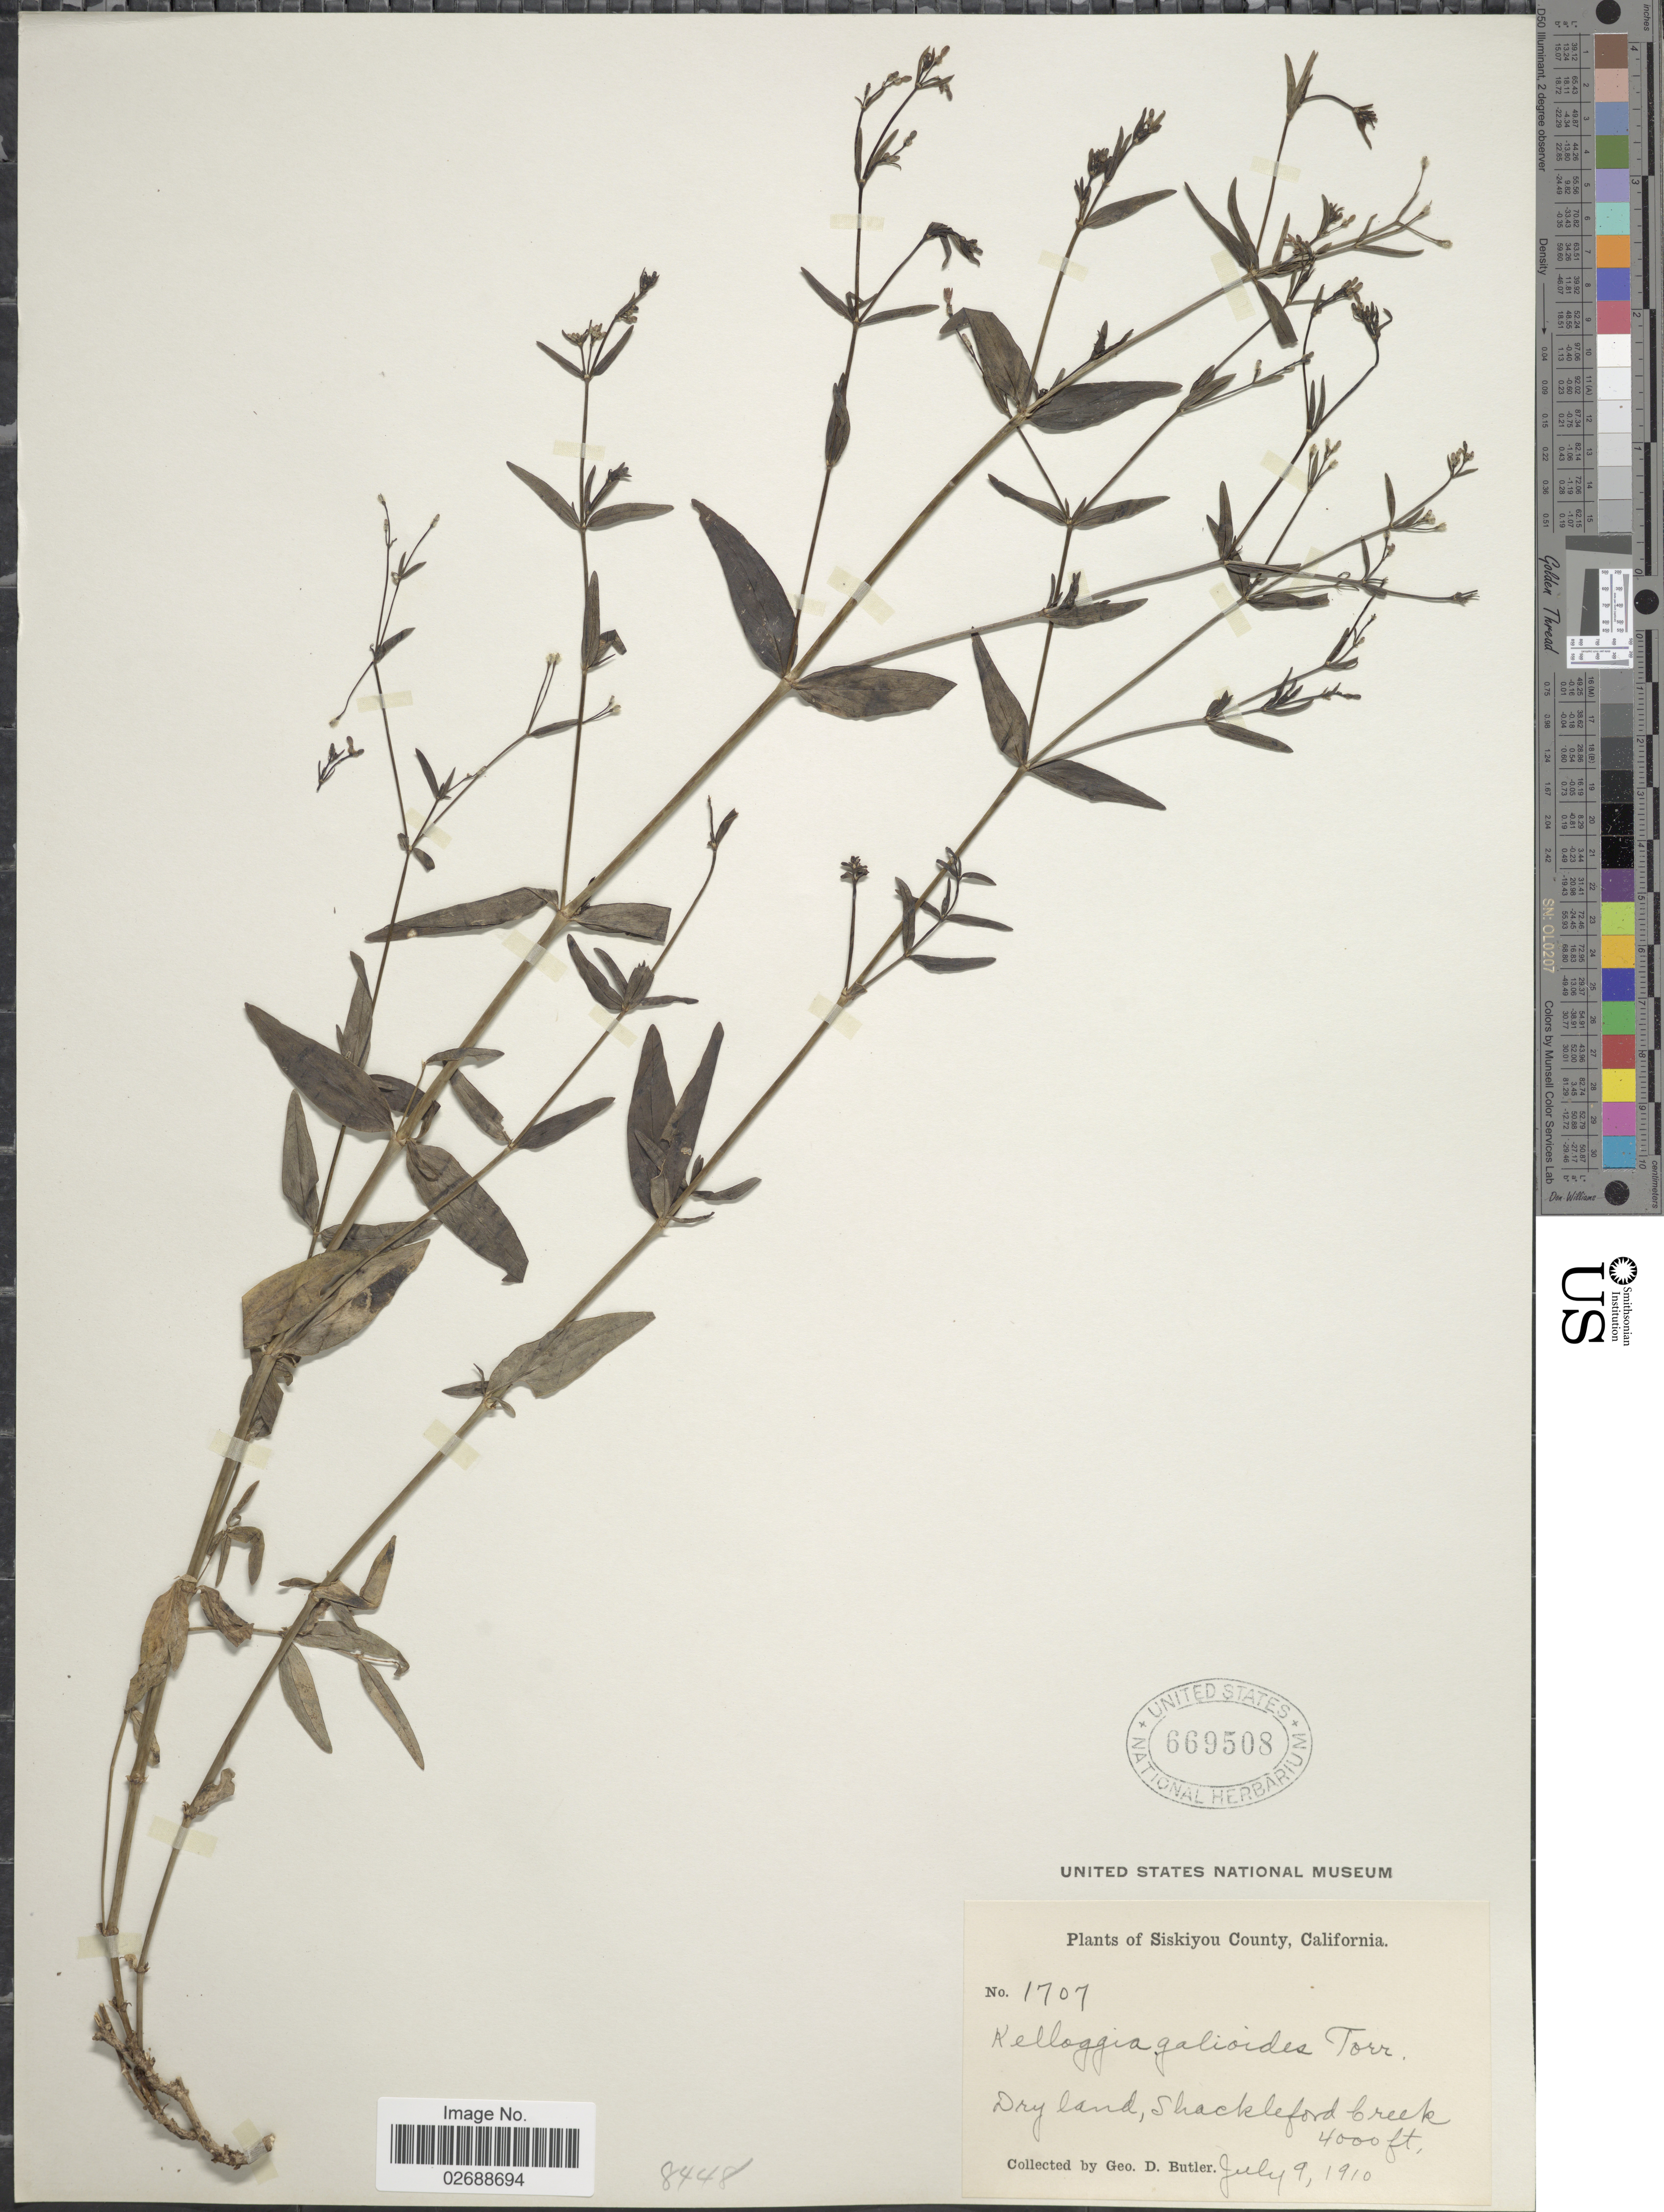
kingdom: Plantae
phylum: Tracheophyta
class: Magnoliopsida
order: Gentianales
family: Rubiaceae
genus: Kelloggia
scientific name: Kelloggia galioides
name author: Torr.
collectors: G. D. Butler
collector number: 1707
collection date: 1910-07-09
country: United States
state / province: California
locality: Shackleford Creek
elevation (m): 1219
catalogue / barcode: US 669508